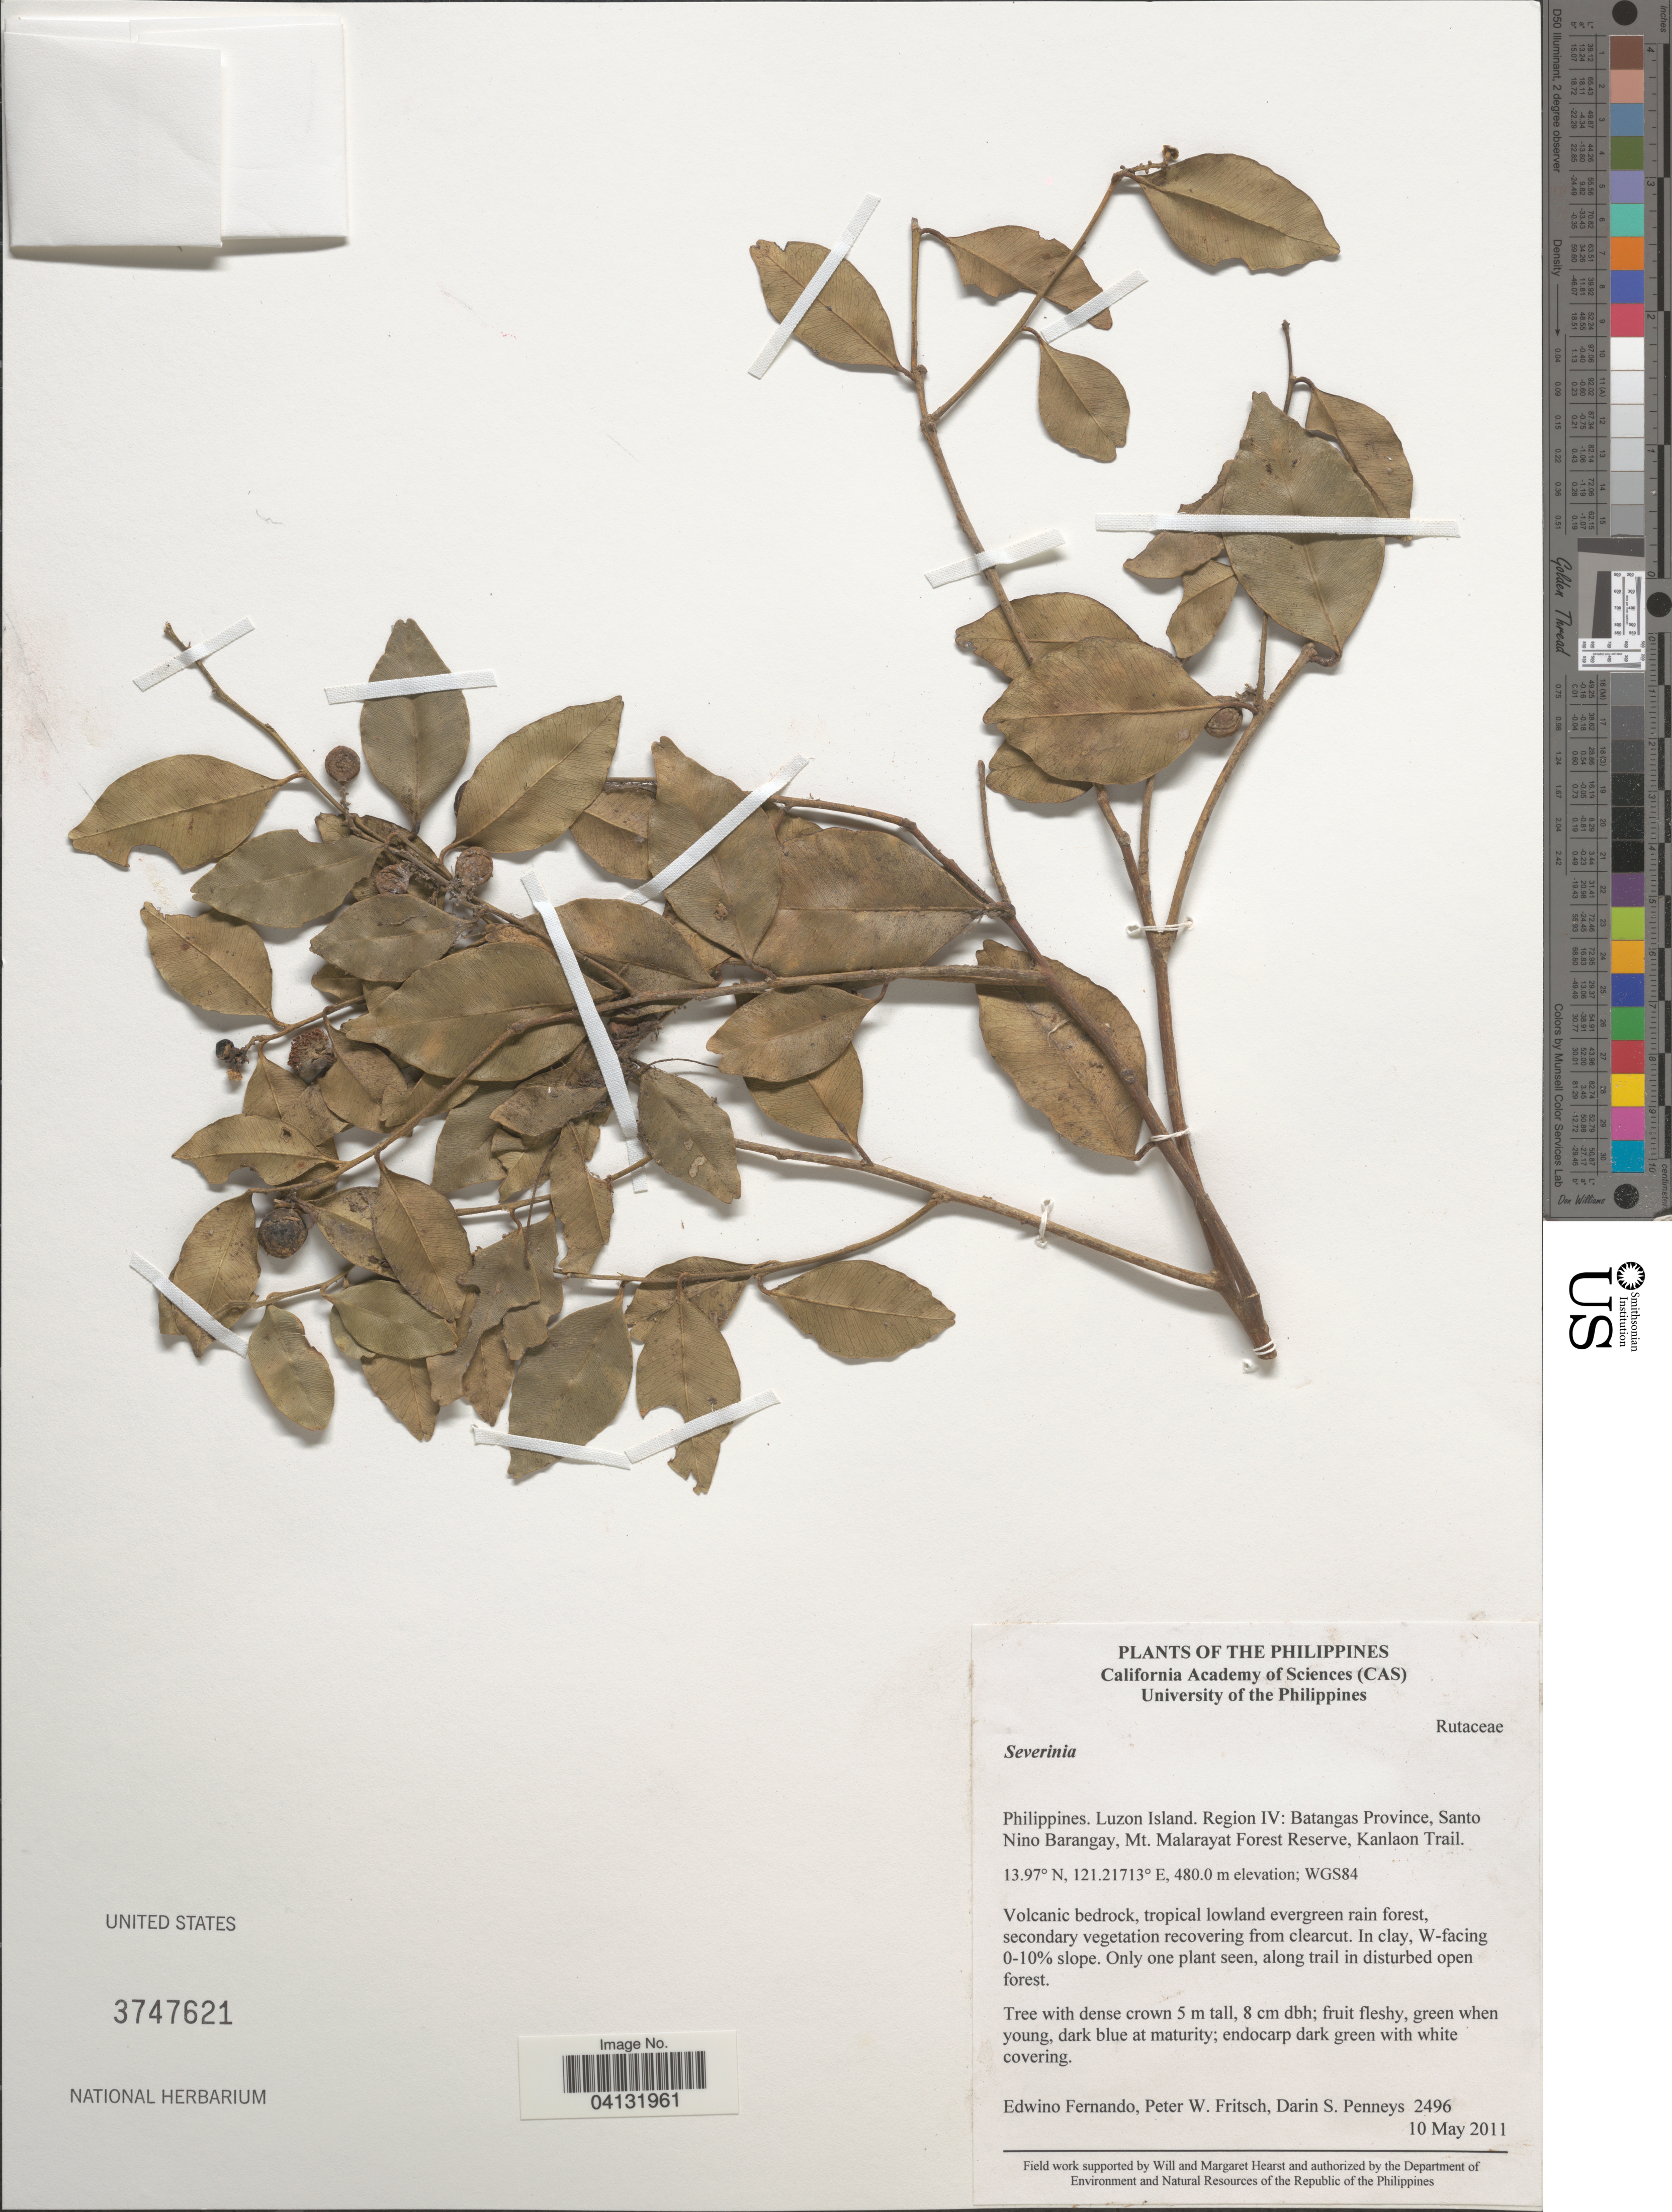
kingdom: Plantae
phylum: Tracheophyta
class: Magnoliopsida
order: Sapindales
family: Rutaceae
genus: Atalantia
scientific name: Atalantia sp.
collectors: E. S. Fernando, P. W. Fritsch & D. S. Penneys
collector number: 2496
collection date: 2011-05-10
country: Philippines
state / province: Calabarzon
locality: Luzon Island. Region IV: Batangas Province, Santo Nino Barangay, Mt. Malarayat Forest Reserve, Kanlaon Trail. WGS84. W-facing 0-10% slope.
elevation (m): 480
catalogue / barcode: US 3747621